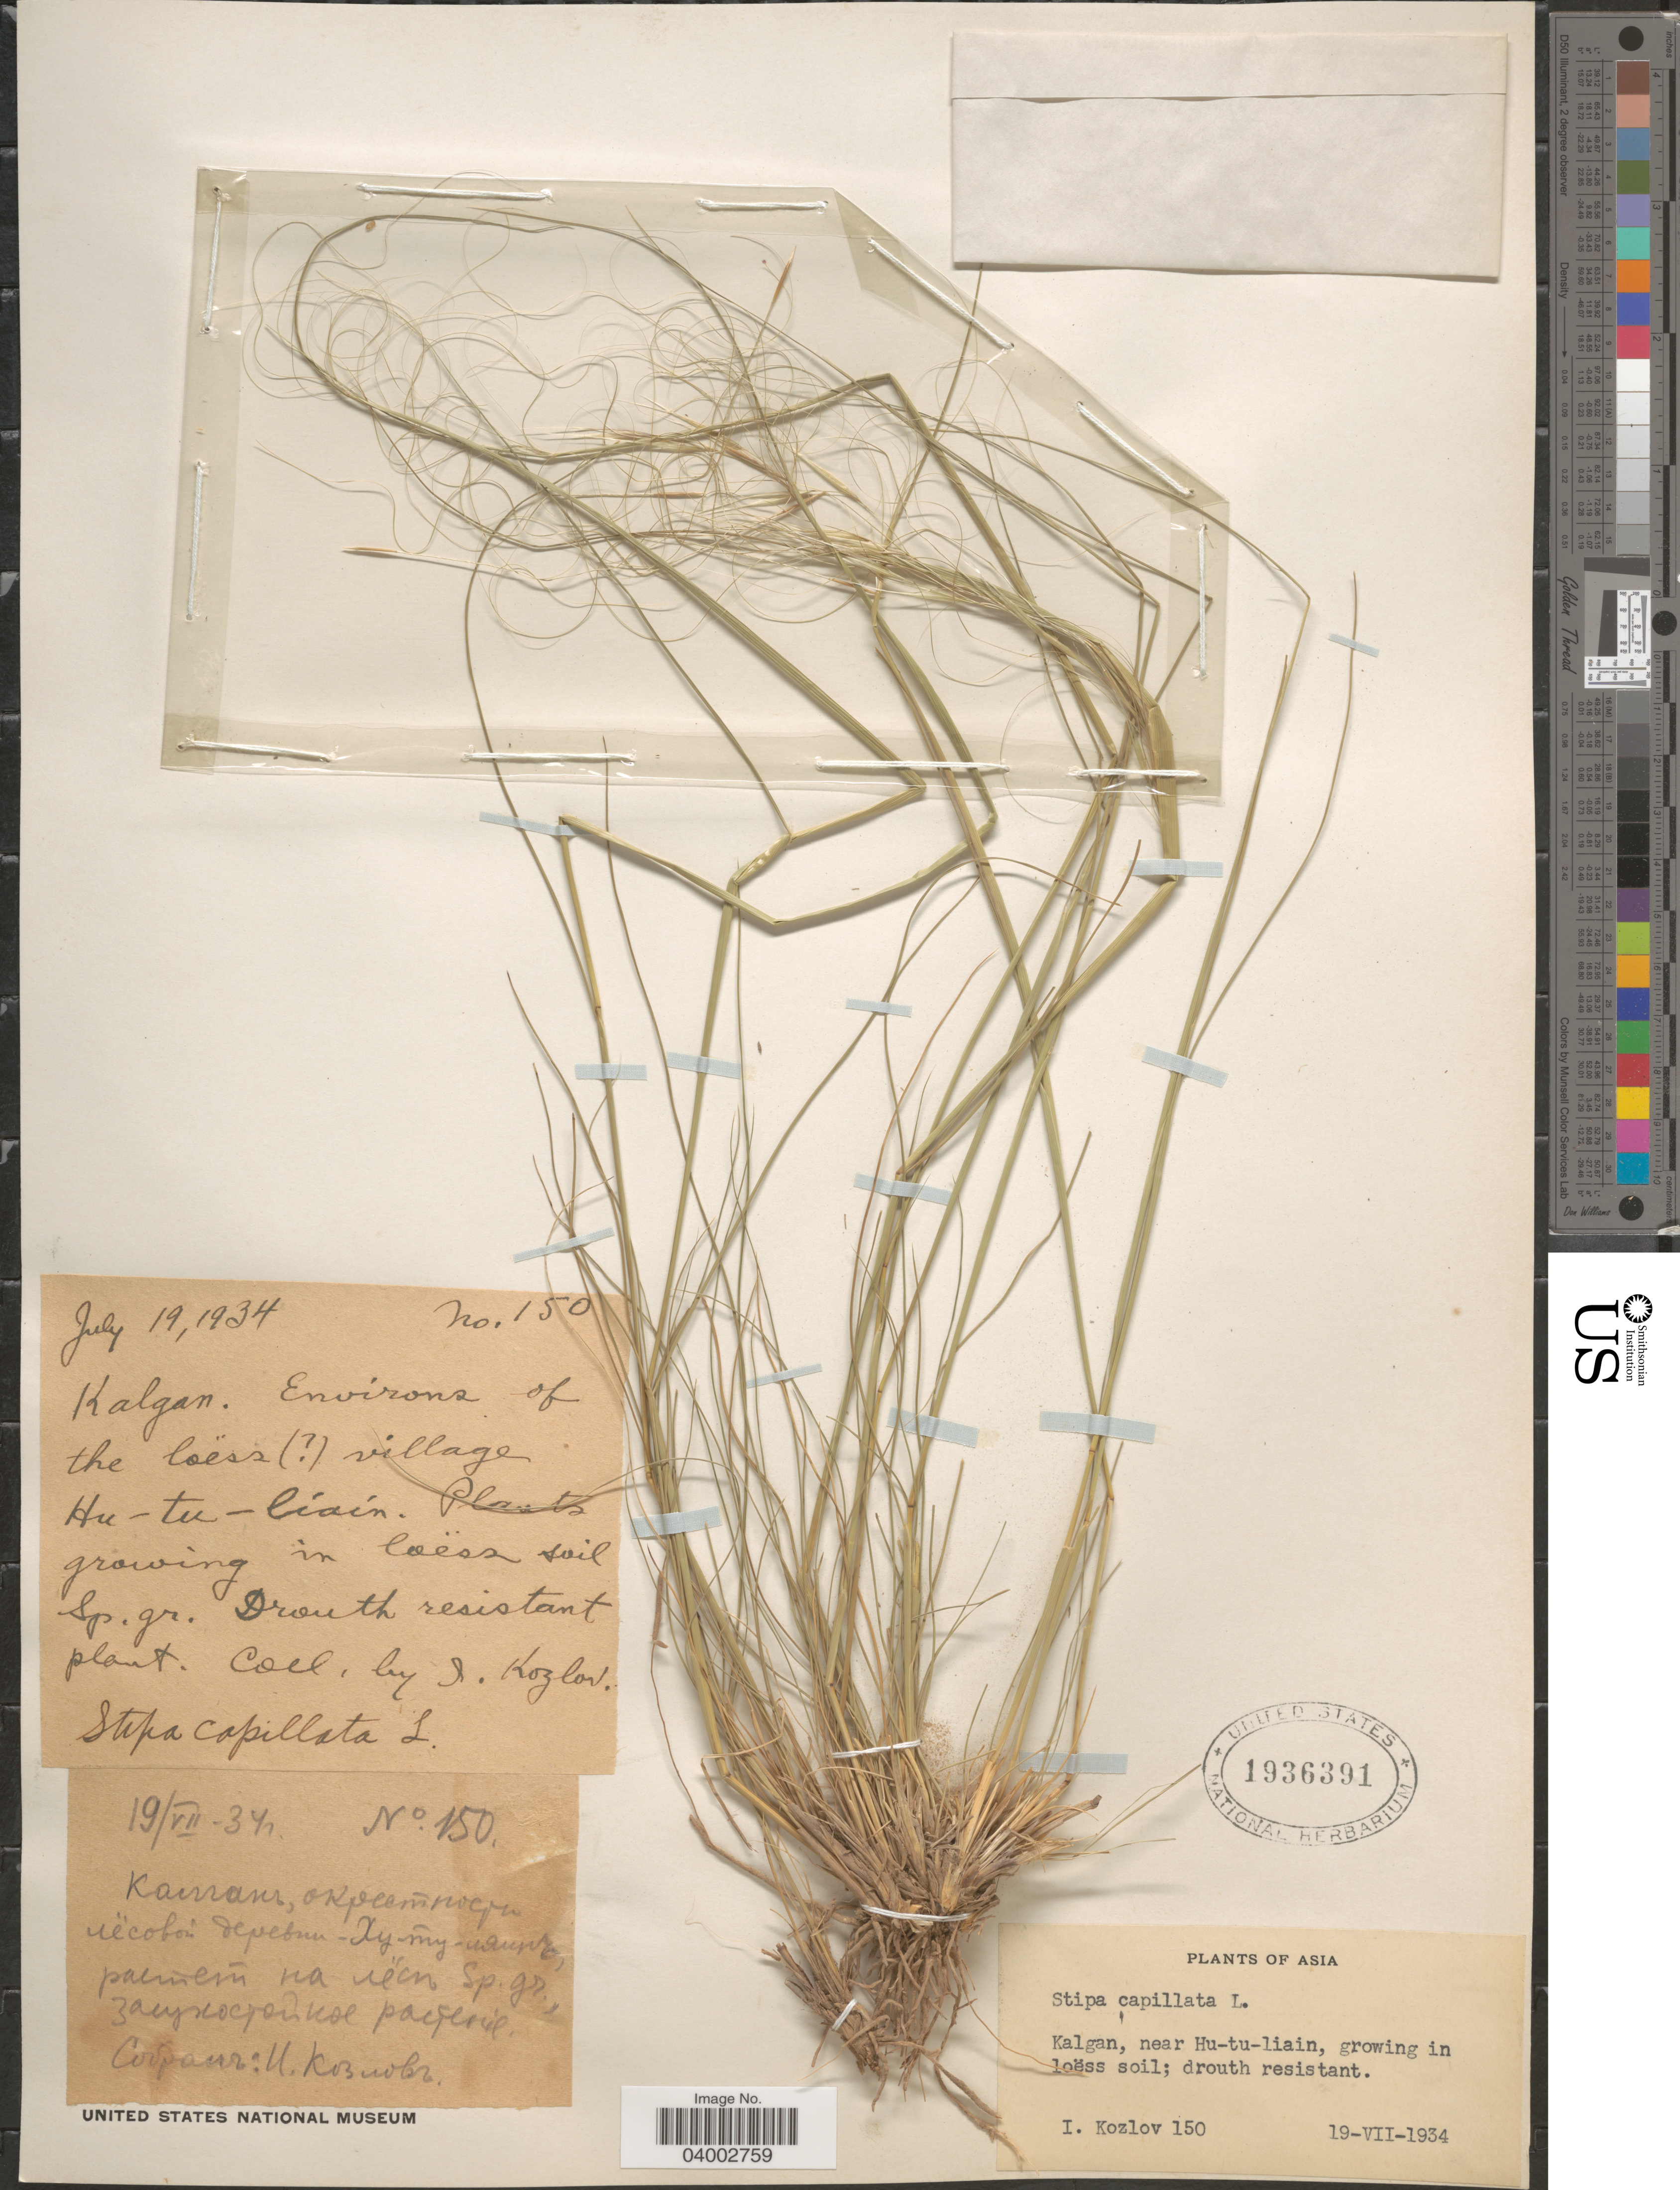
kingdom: Plantae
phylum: Tracheophyta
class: Liliopsida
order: Poales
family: Poaceae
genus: Stipa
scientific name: Stipa capillata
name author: L.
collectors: I. Kozlov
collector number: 150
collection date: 1934-07-19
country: China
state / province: Hebei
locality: Kalgan, near Hu-tu-liain. Environs of the loëss ( [unsure placement]) village.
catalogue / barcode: US 1936391